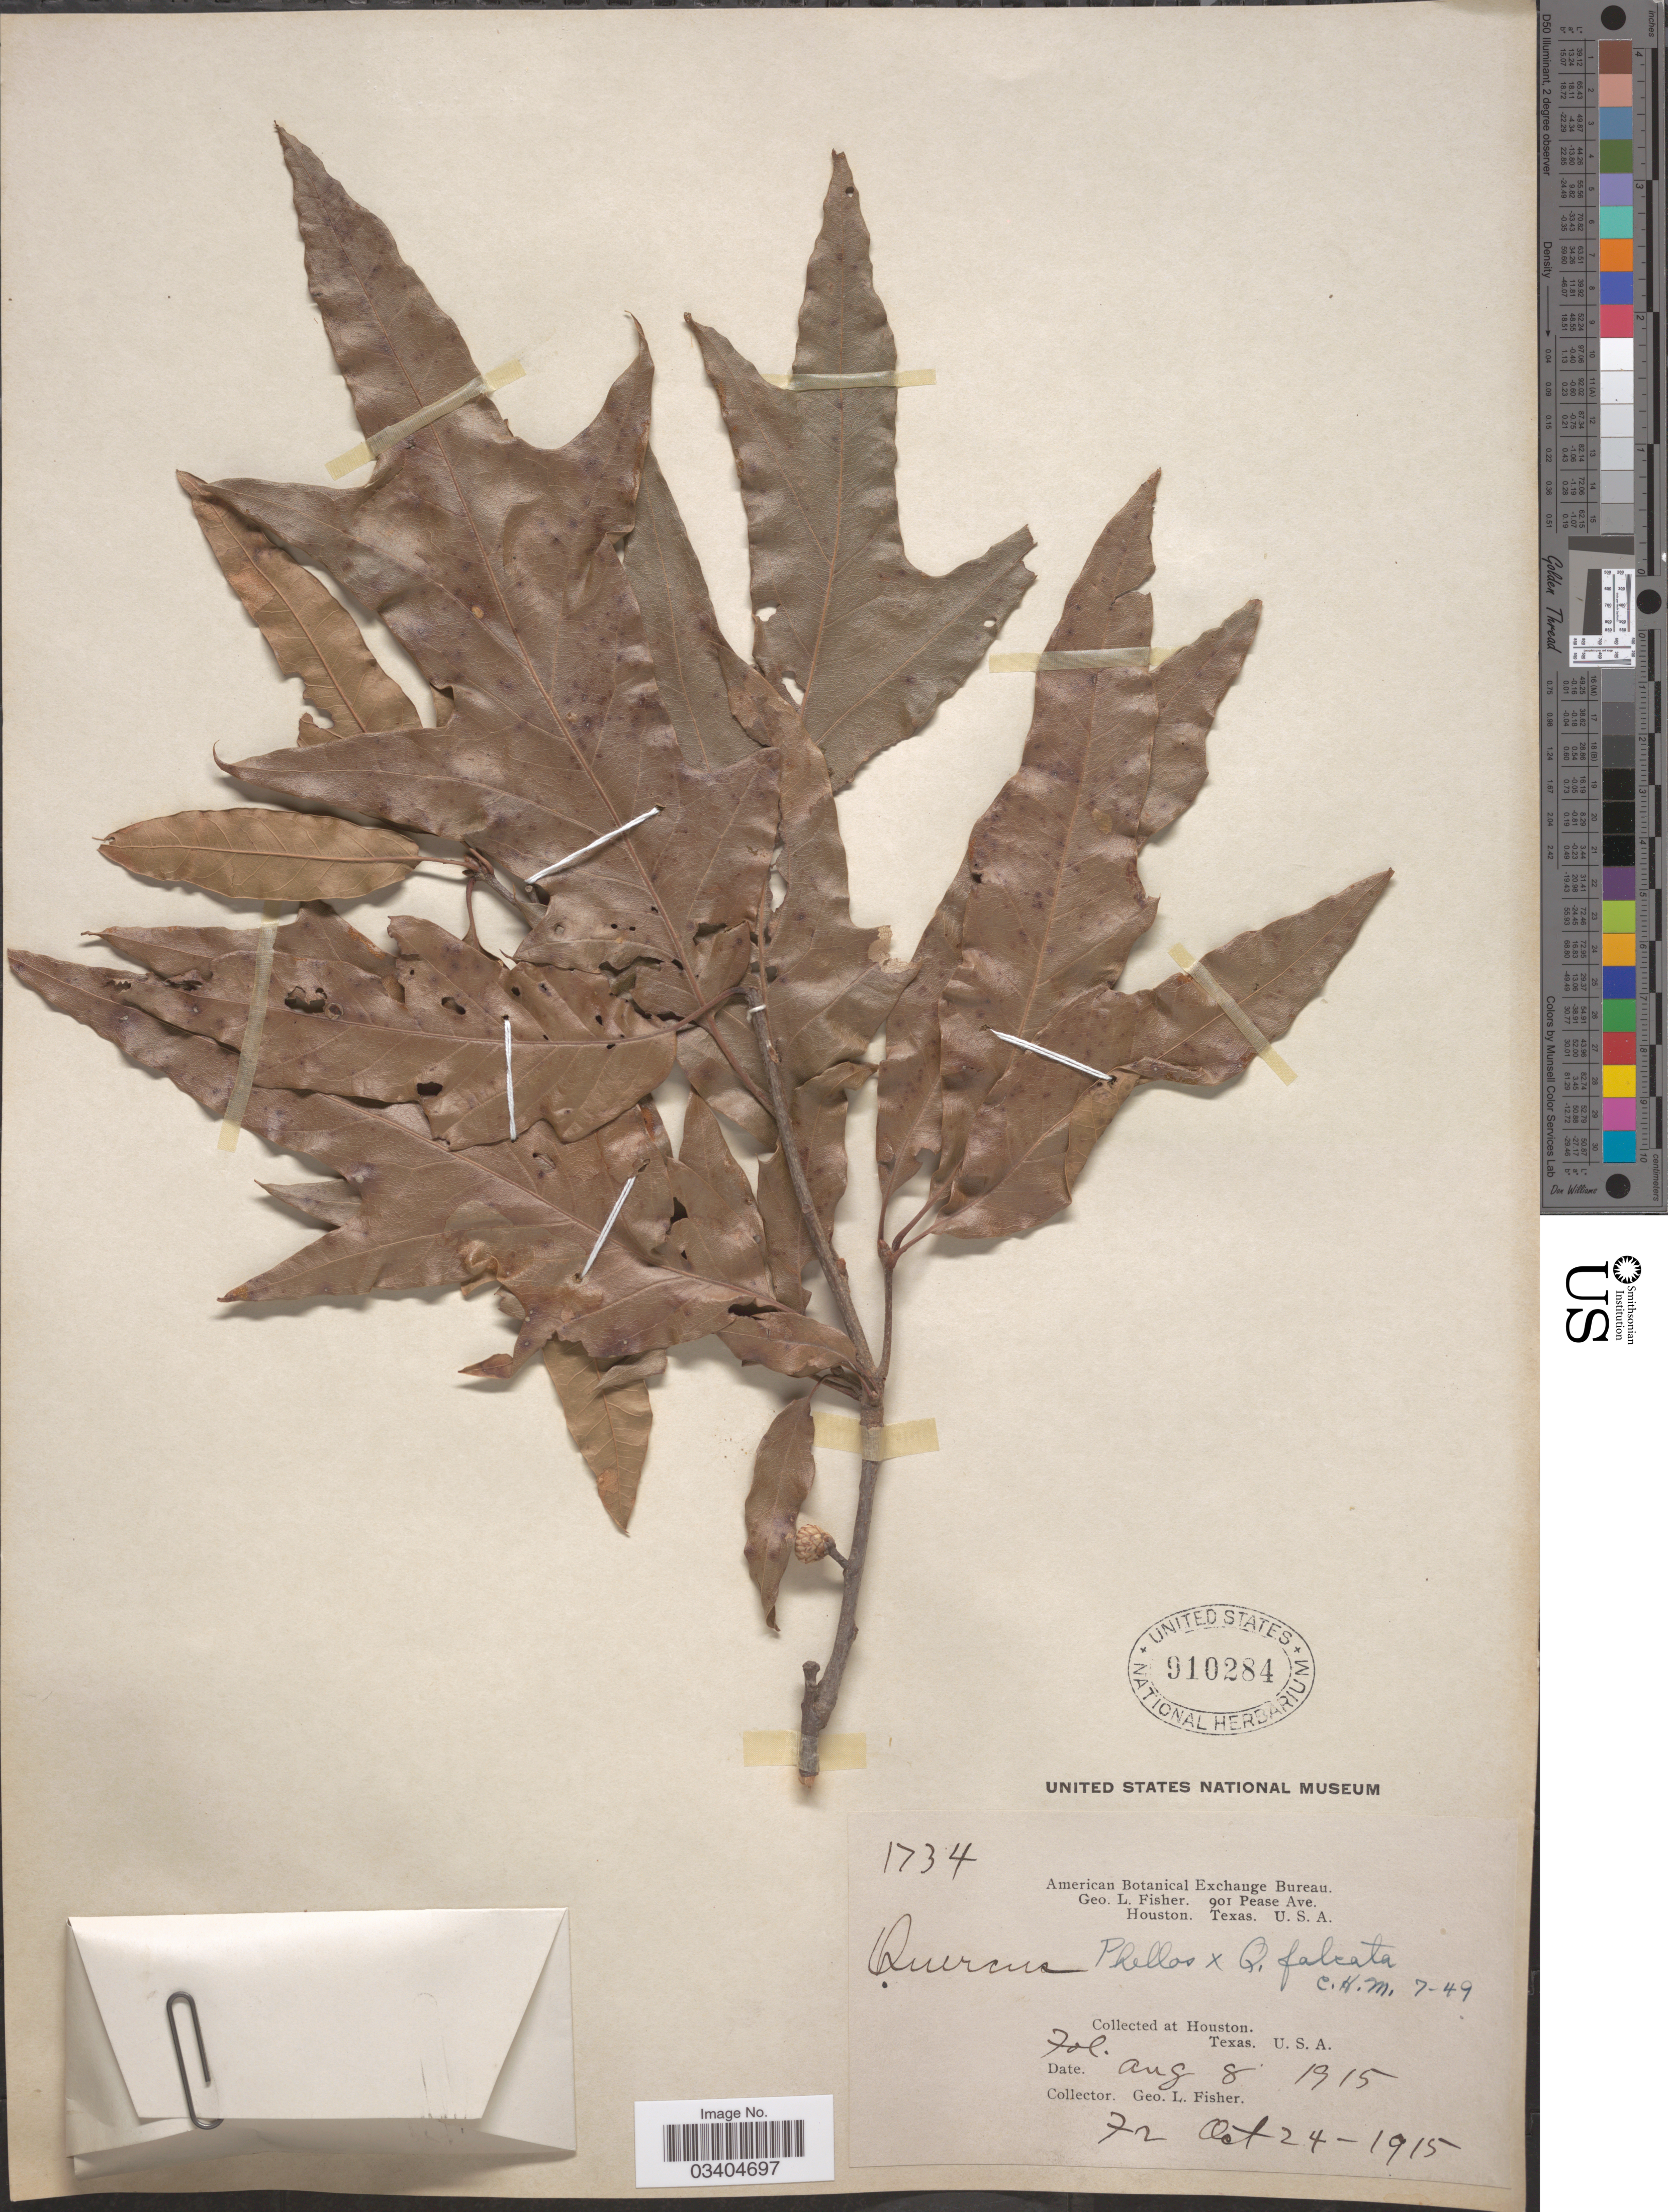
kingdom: Plantae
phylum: Tracheophyta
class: Magnoliopsida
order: Fagales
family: Fagaceae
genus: Quercus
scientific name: Quercus falcata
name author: Michx.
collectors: G. L. Fisher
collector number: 1734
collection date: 1915-08-08/1915-10-24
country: United States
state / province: Texas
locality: Houston.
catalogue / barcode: US 910284